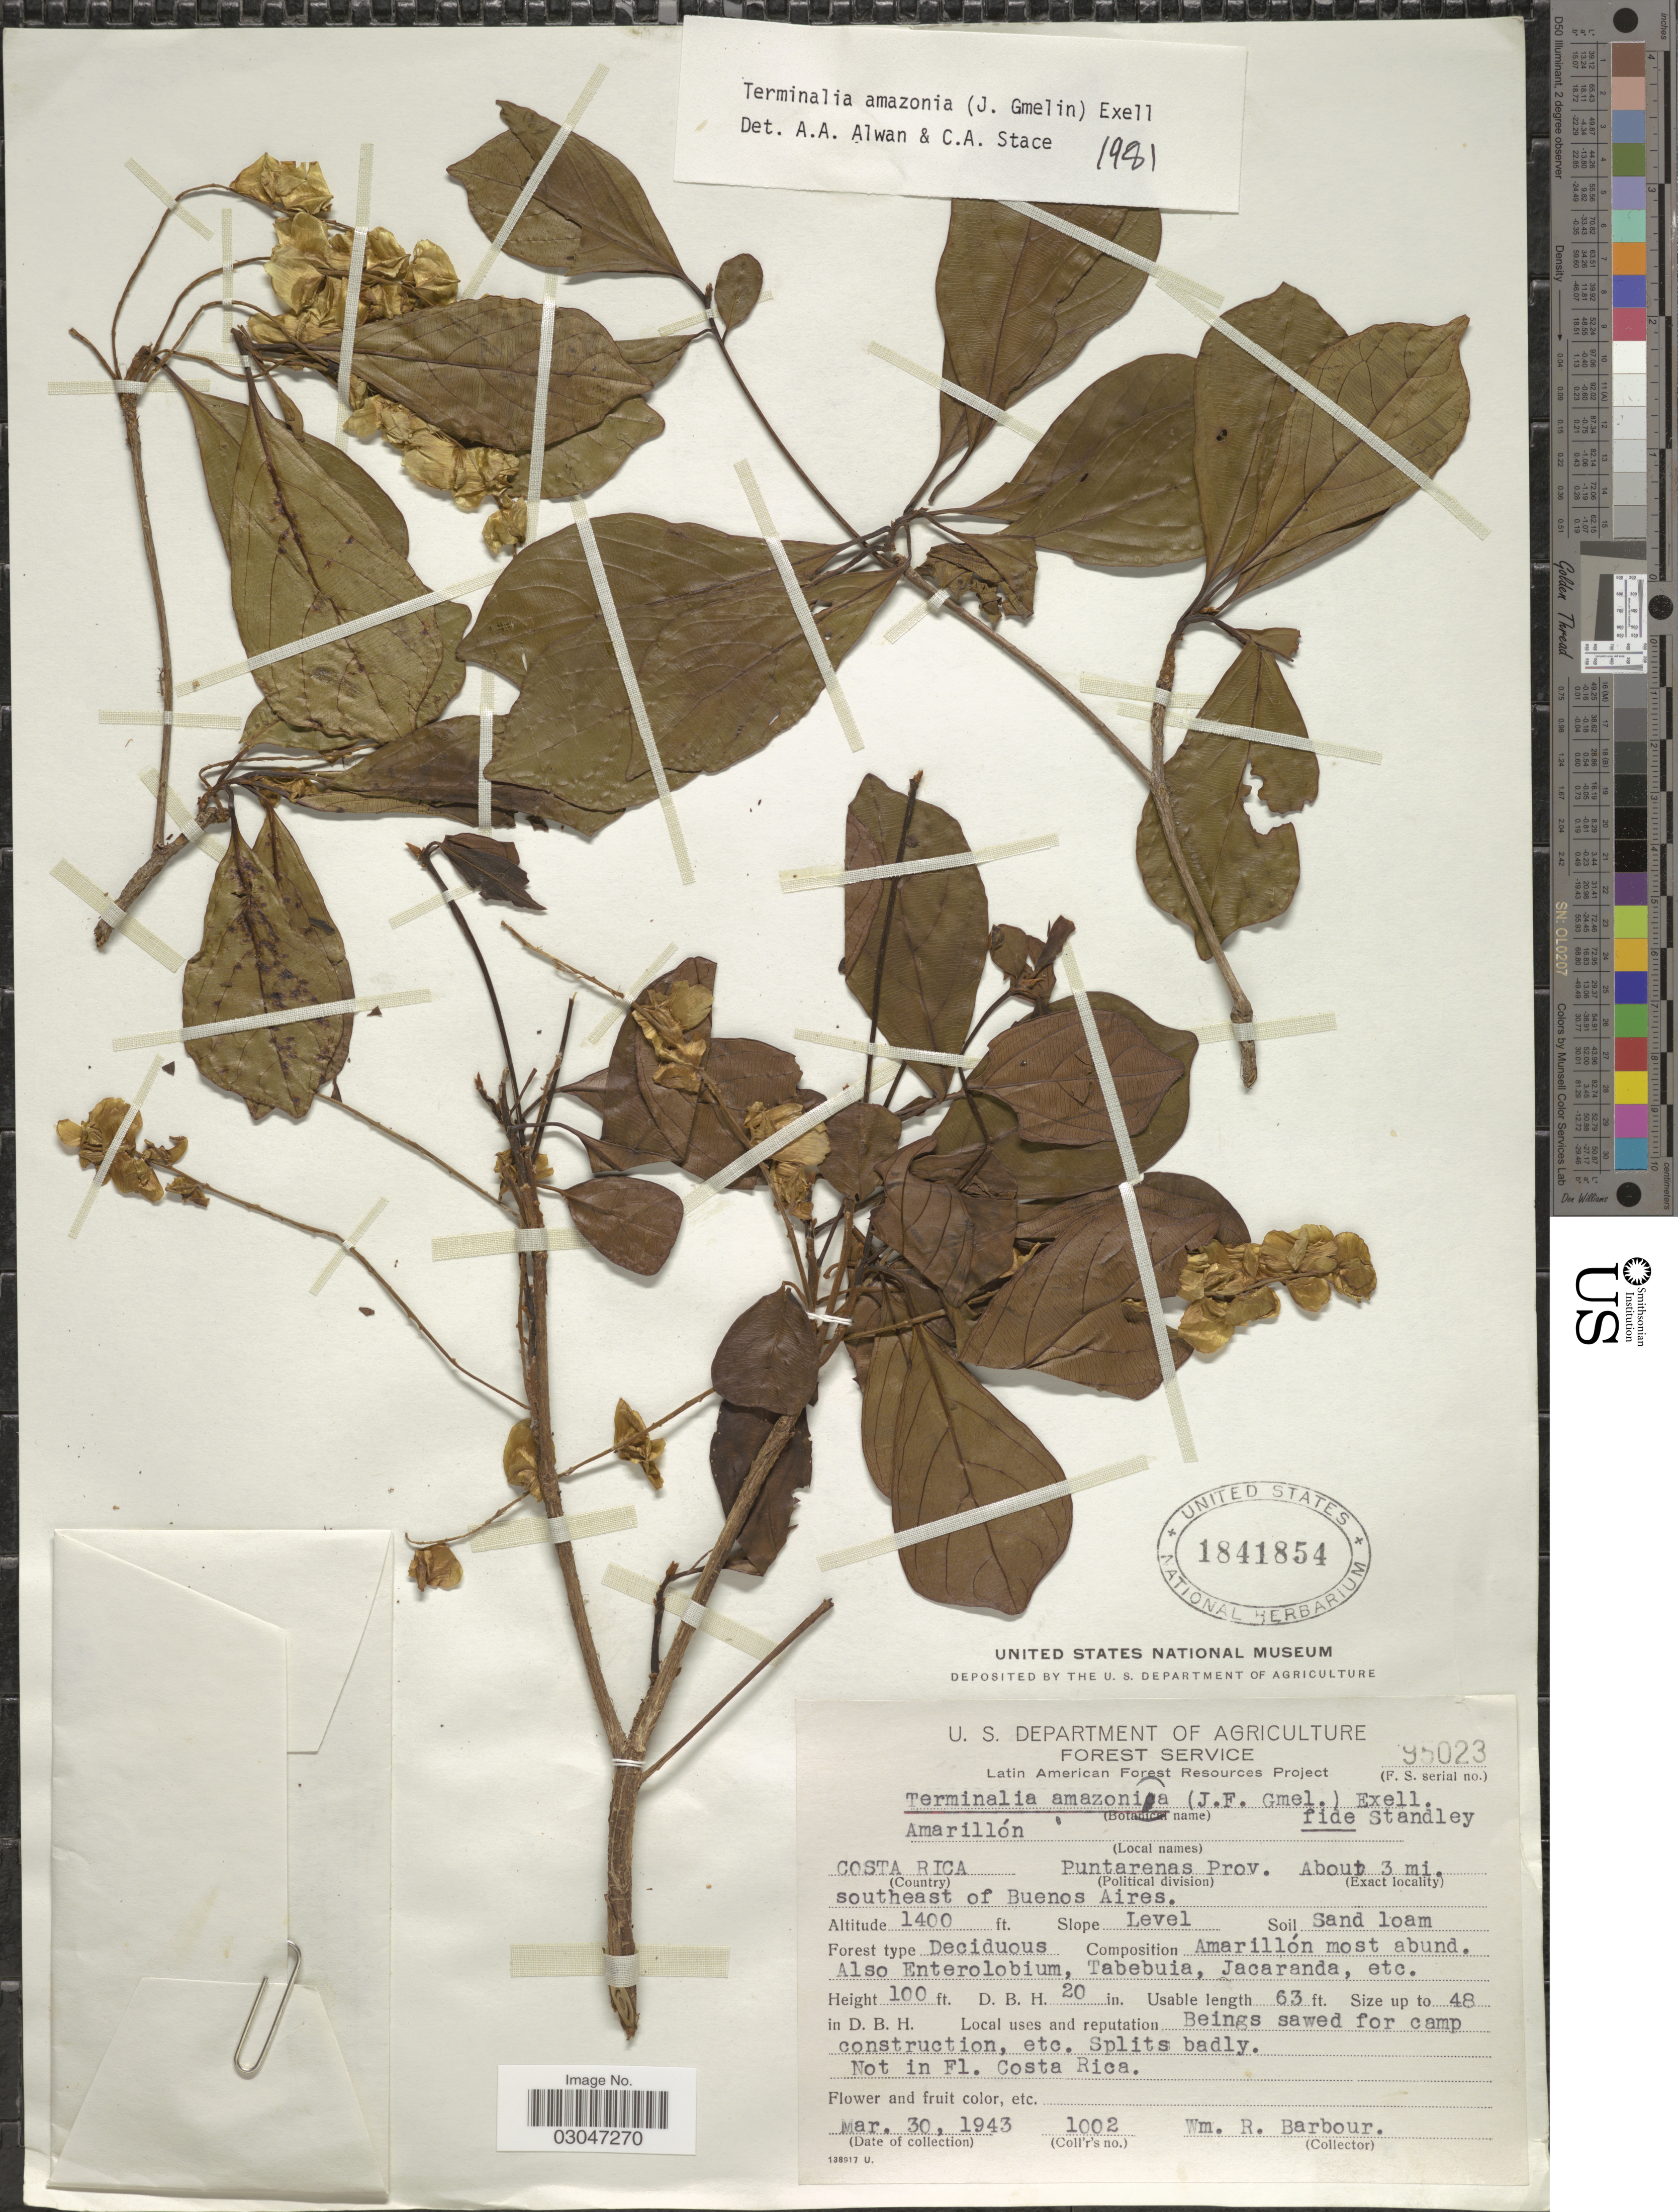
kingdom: Plantae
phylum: Tracheophyta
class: Magnoliopsida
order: Myrtales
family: Combretaceae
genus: Terminalia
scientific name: Terminalia amazonia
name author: (J.F. Gmel.) Exell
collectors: W. Barbour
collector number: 1002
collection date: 1943-03-30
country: Costa Rica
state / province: Puntarenas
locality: About 3 mi. southeast of Buenos Aires.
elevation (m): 427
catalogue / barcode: US 1841854